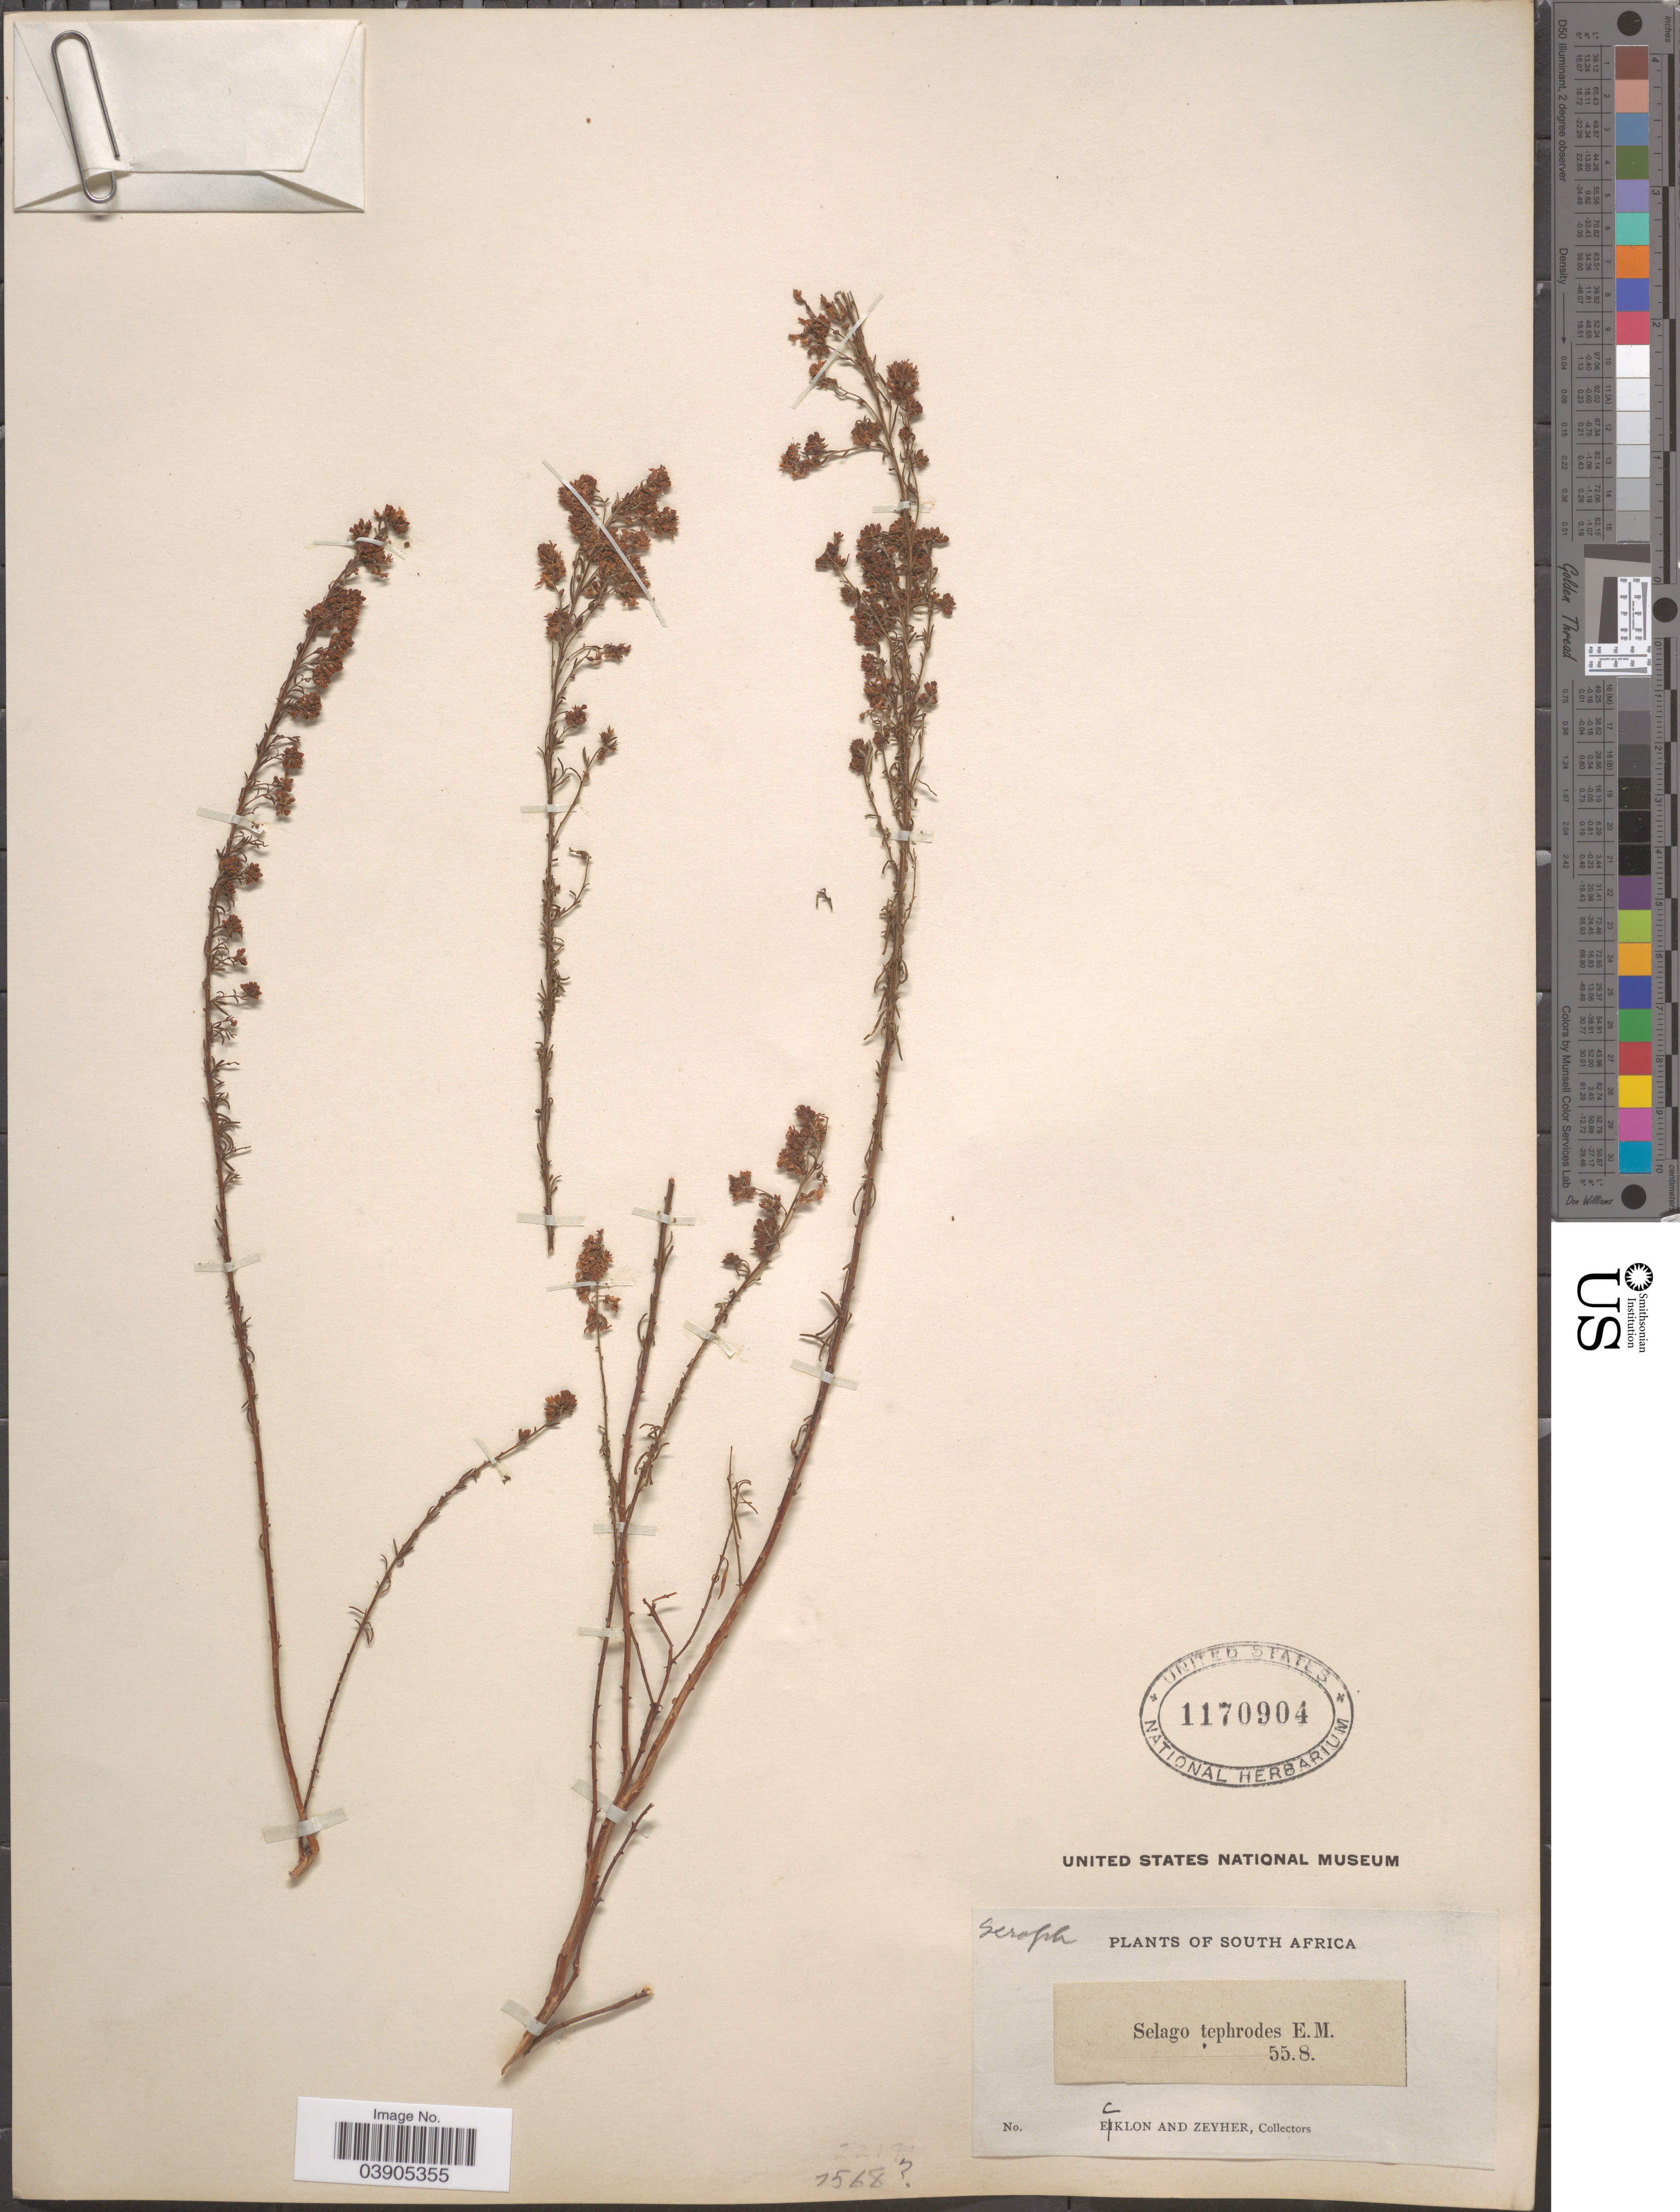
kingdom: Plantae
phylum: Tracheophyta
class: Magnoliopsida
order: Lamiales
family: Scrophulariaceae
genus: Selago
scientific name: Selago tephrodes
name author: E. Mey.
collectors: -. Ecklon & -. Zeyher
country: South Africa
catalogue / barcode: US 1170904